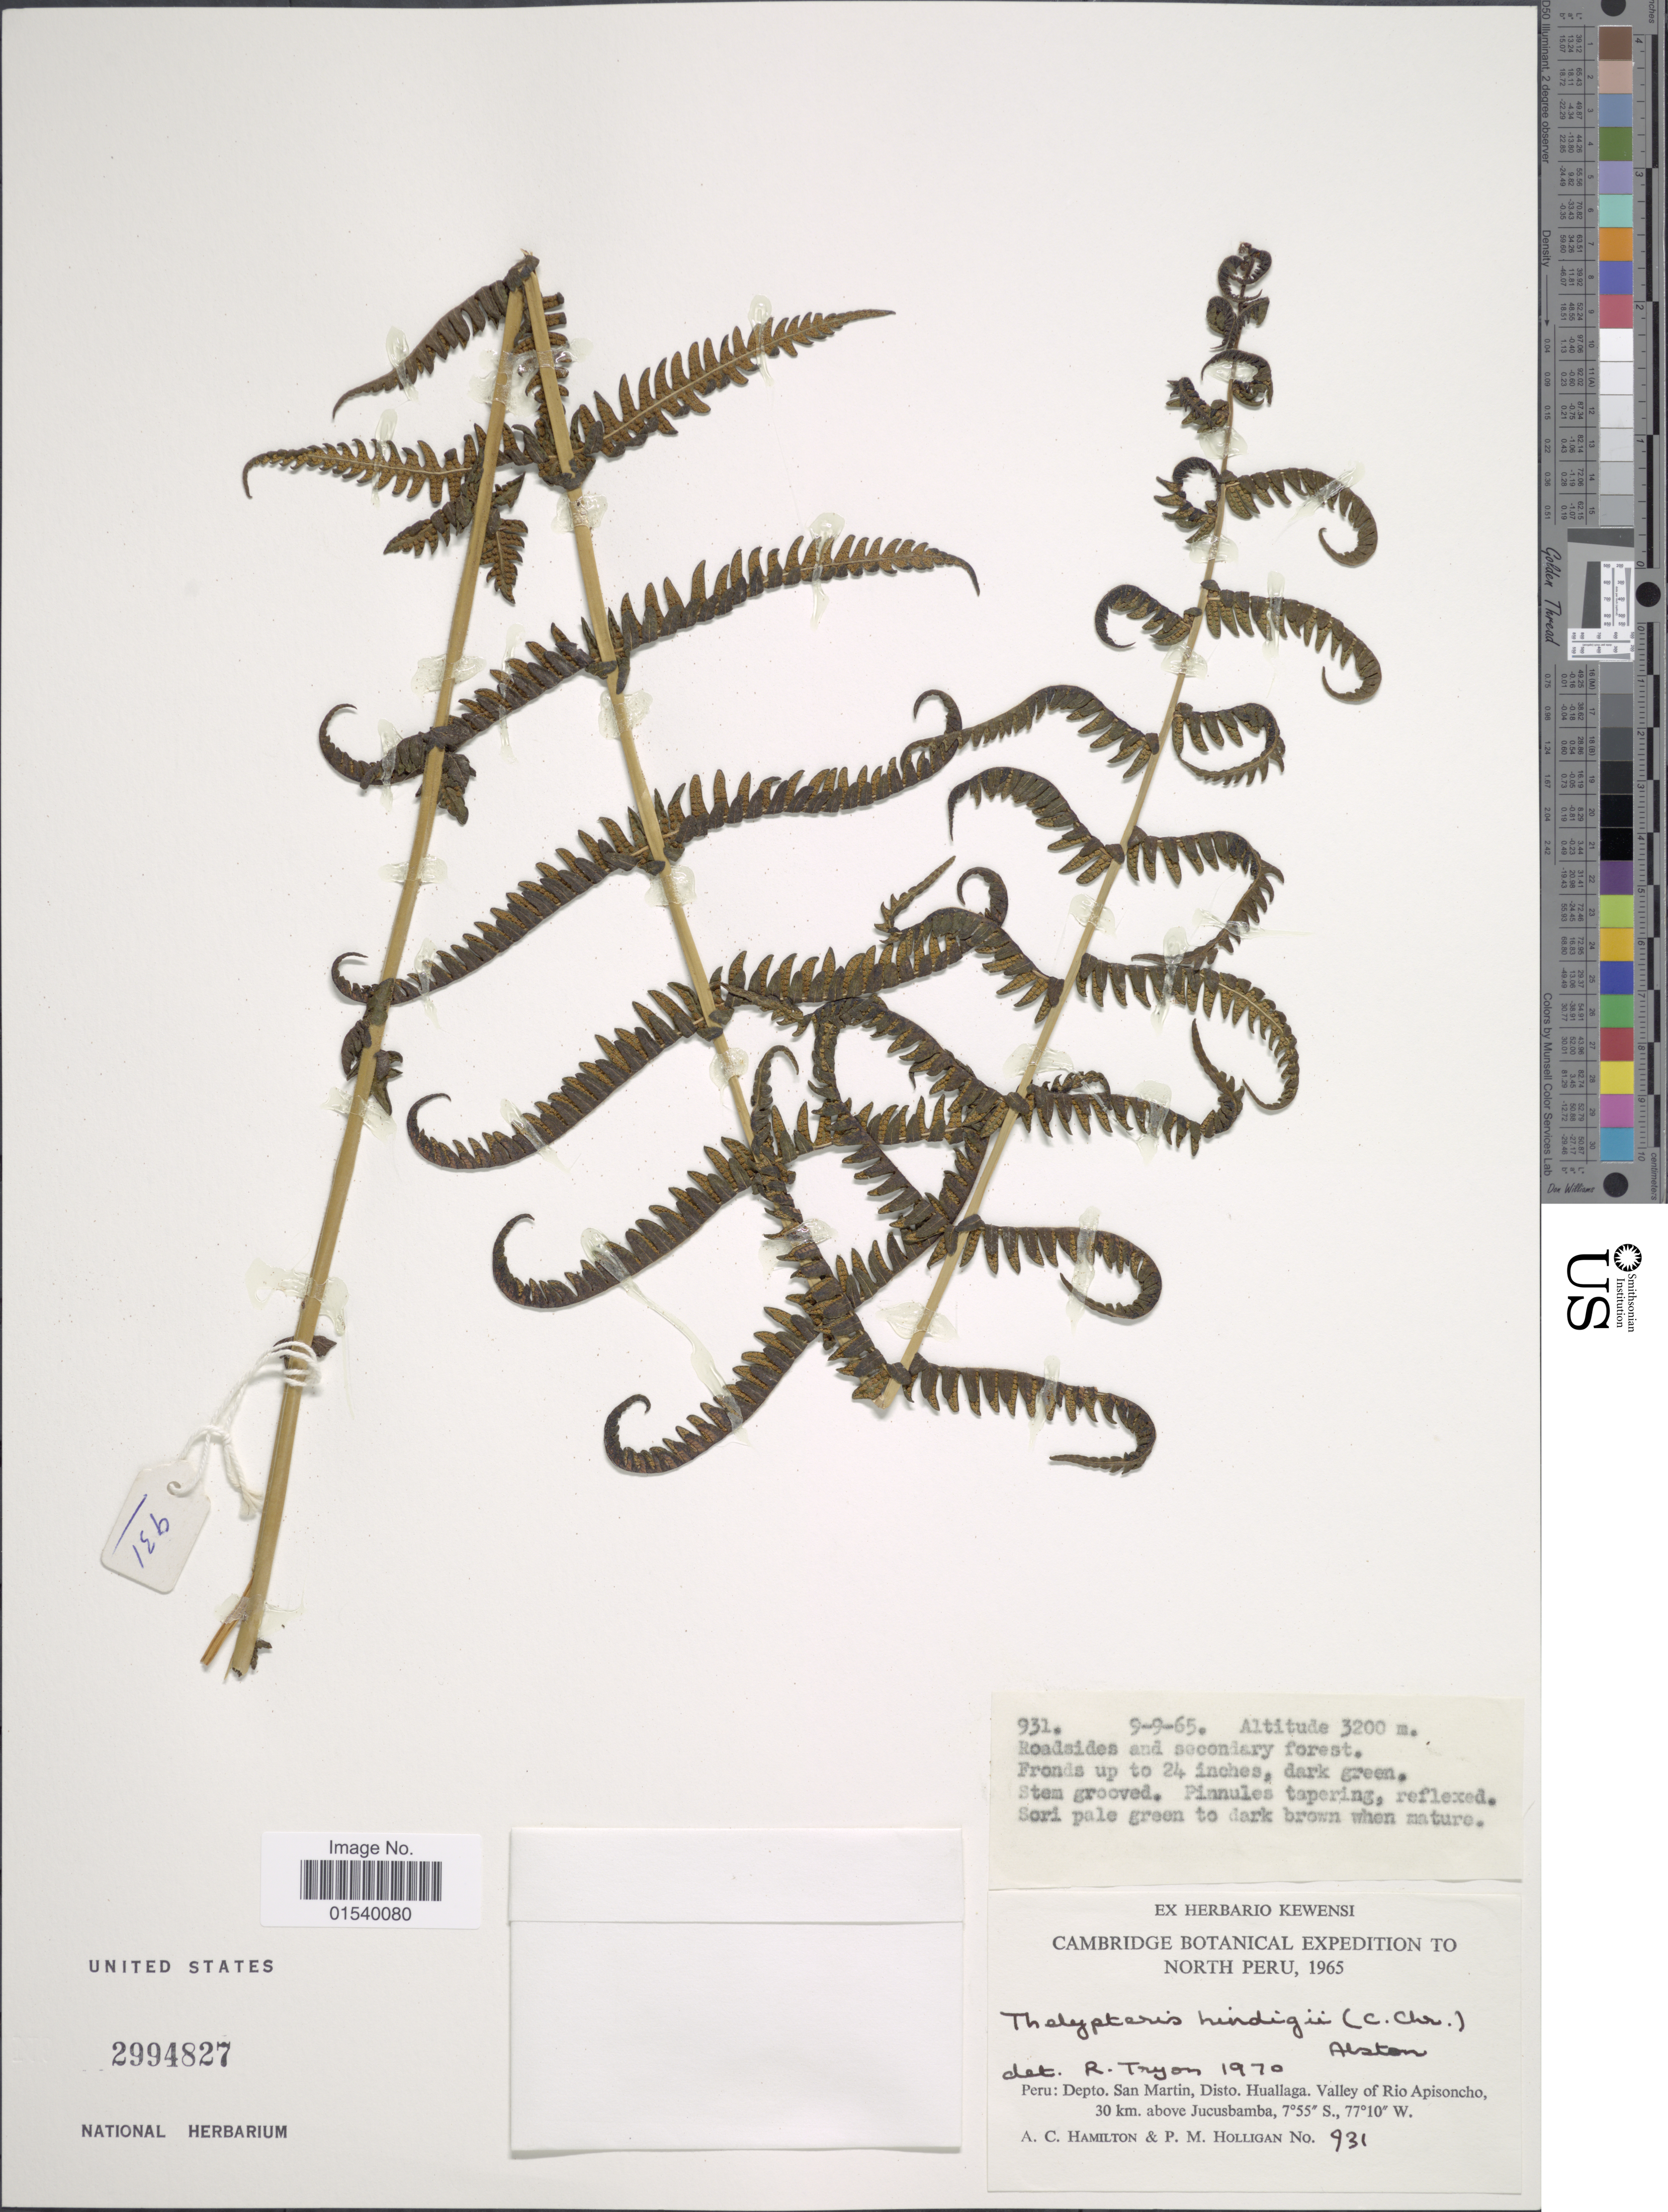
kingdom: Plantae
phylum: Tracheophyta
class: Polypodiopsida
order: Polypodiales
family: Thelypteridaceae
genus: Amauropelta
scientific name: Amauropelta deflexa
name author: (C. Presl) Á. Löve & D. Löve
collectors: A. Hamilton & P. Holligan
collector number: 931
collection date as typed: Transcribed d/m/y: 9/9/65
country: Peru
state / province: San Martín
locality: Depto San Martin, Disto Huallaga. Valley of rio Apisoncho, 30 km. above Jucusbamba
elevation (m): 3200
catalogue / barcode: US 2994827